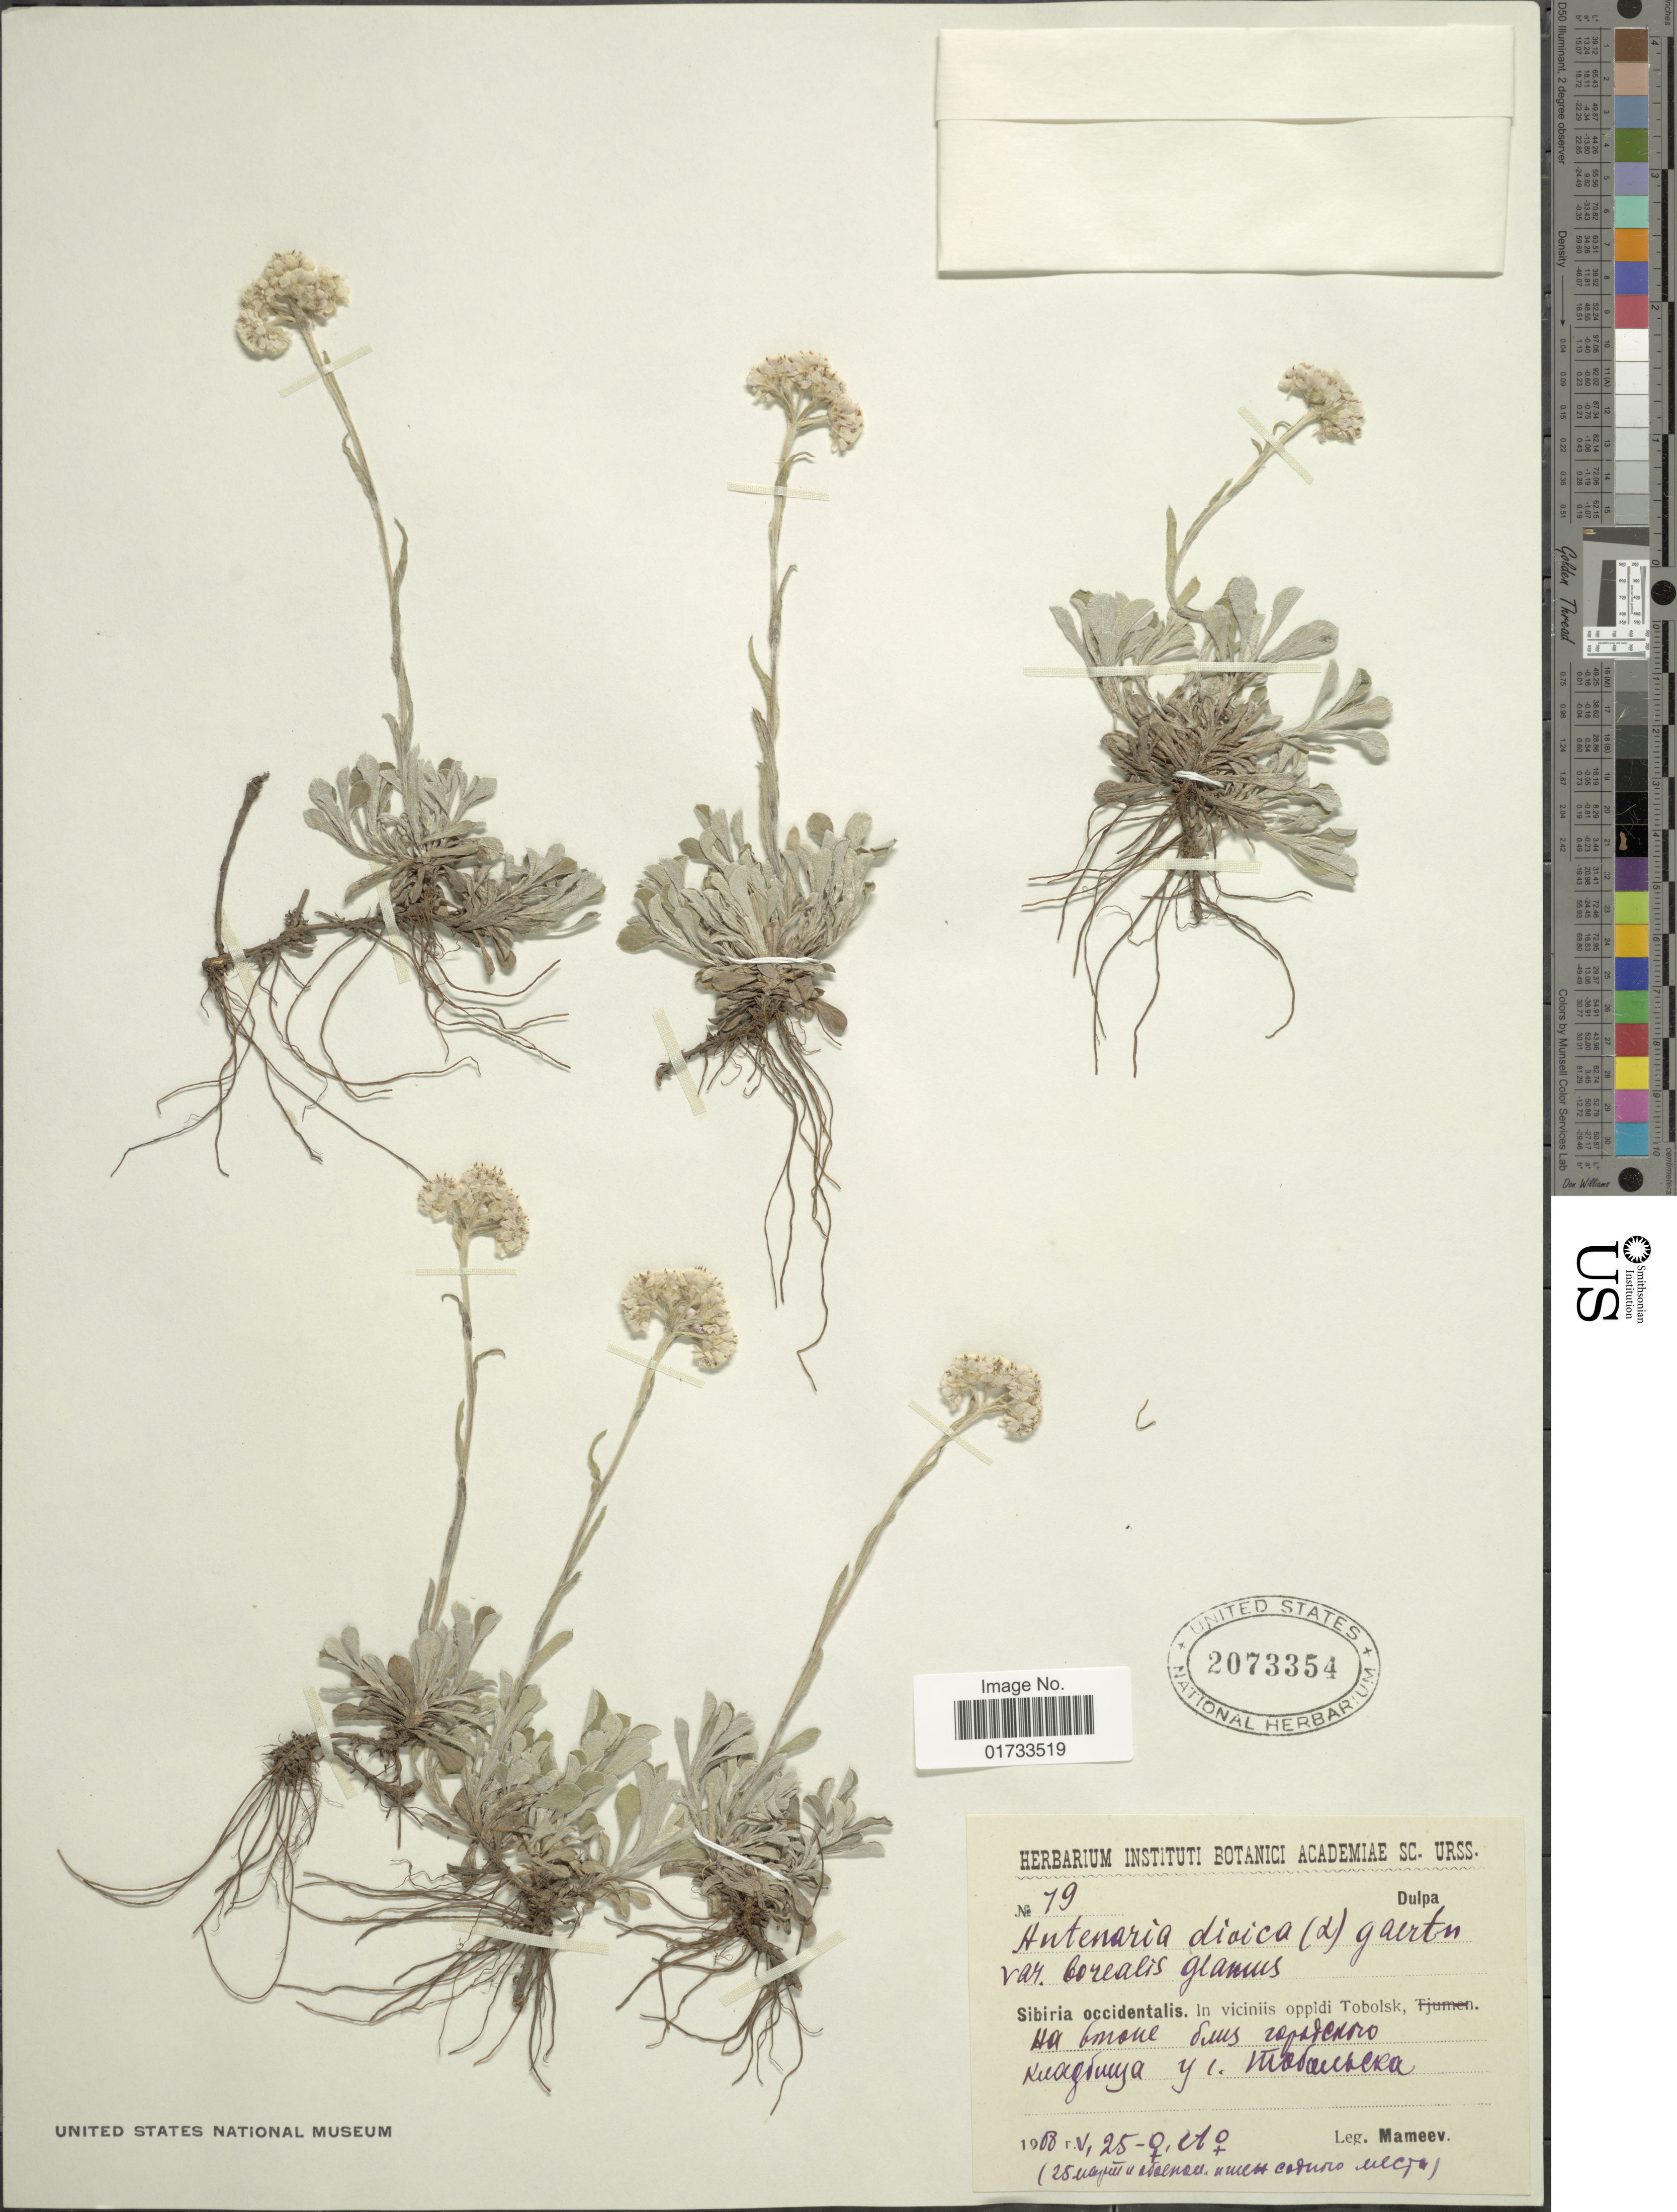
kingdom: Plantae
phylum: Tracheophyta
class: Magnoliopsida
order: Asterales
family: Asteraceae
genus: Antennaria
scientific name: Antennaria dioica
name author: (L.) Gaertn.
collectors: Mameev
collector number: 79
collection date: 1900-05-25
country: Russian Federation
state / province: Tyumen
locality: Sibiria occidentalis, in viciniis pooidi Tobolsk, Cemetery near Tobolsk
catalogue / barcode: US 2073354